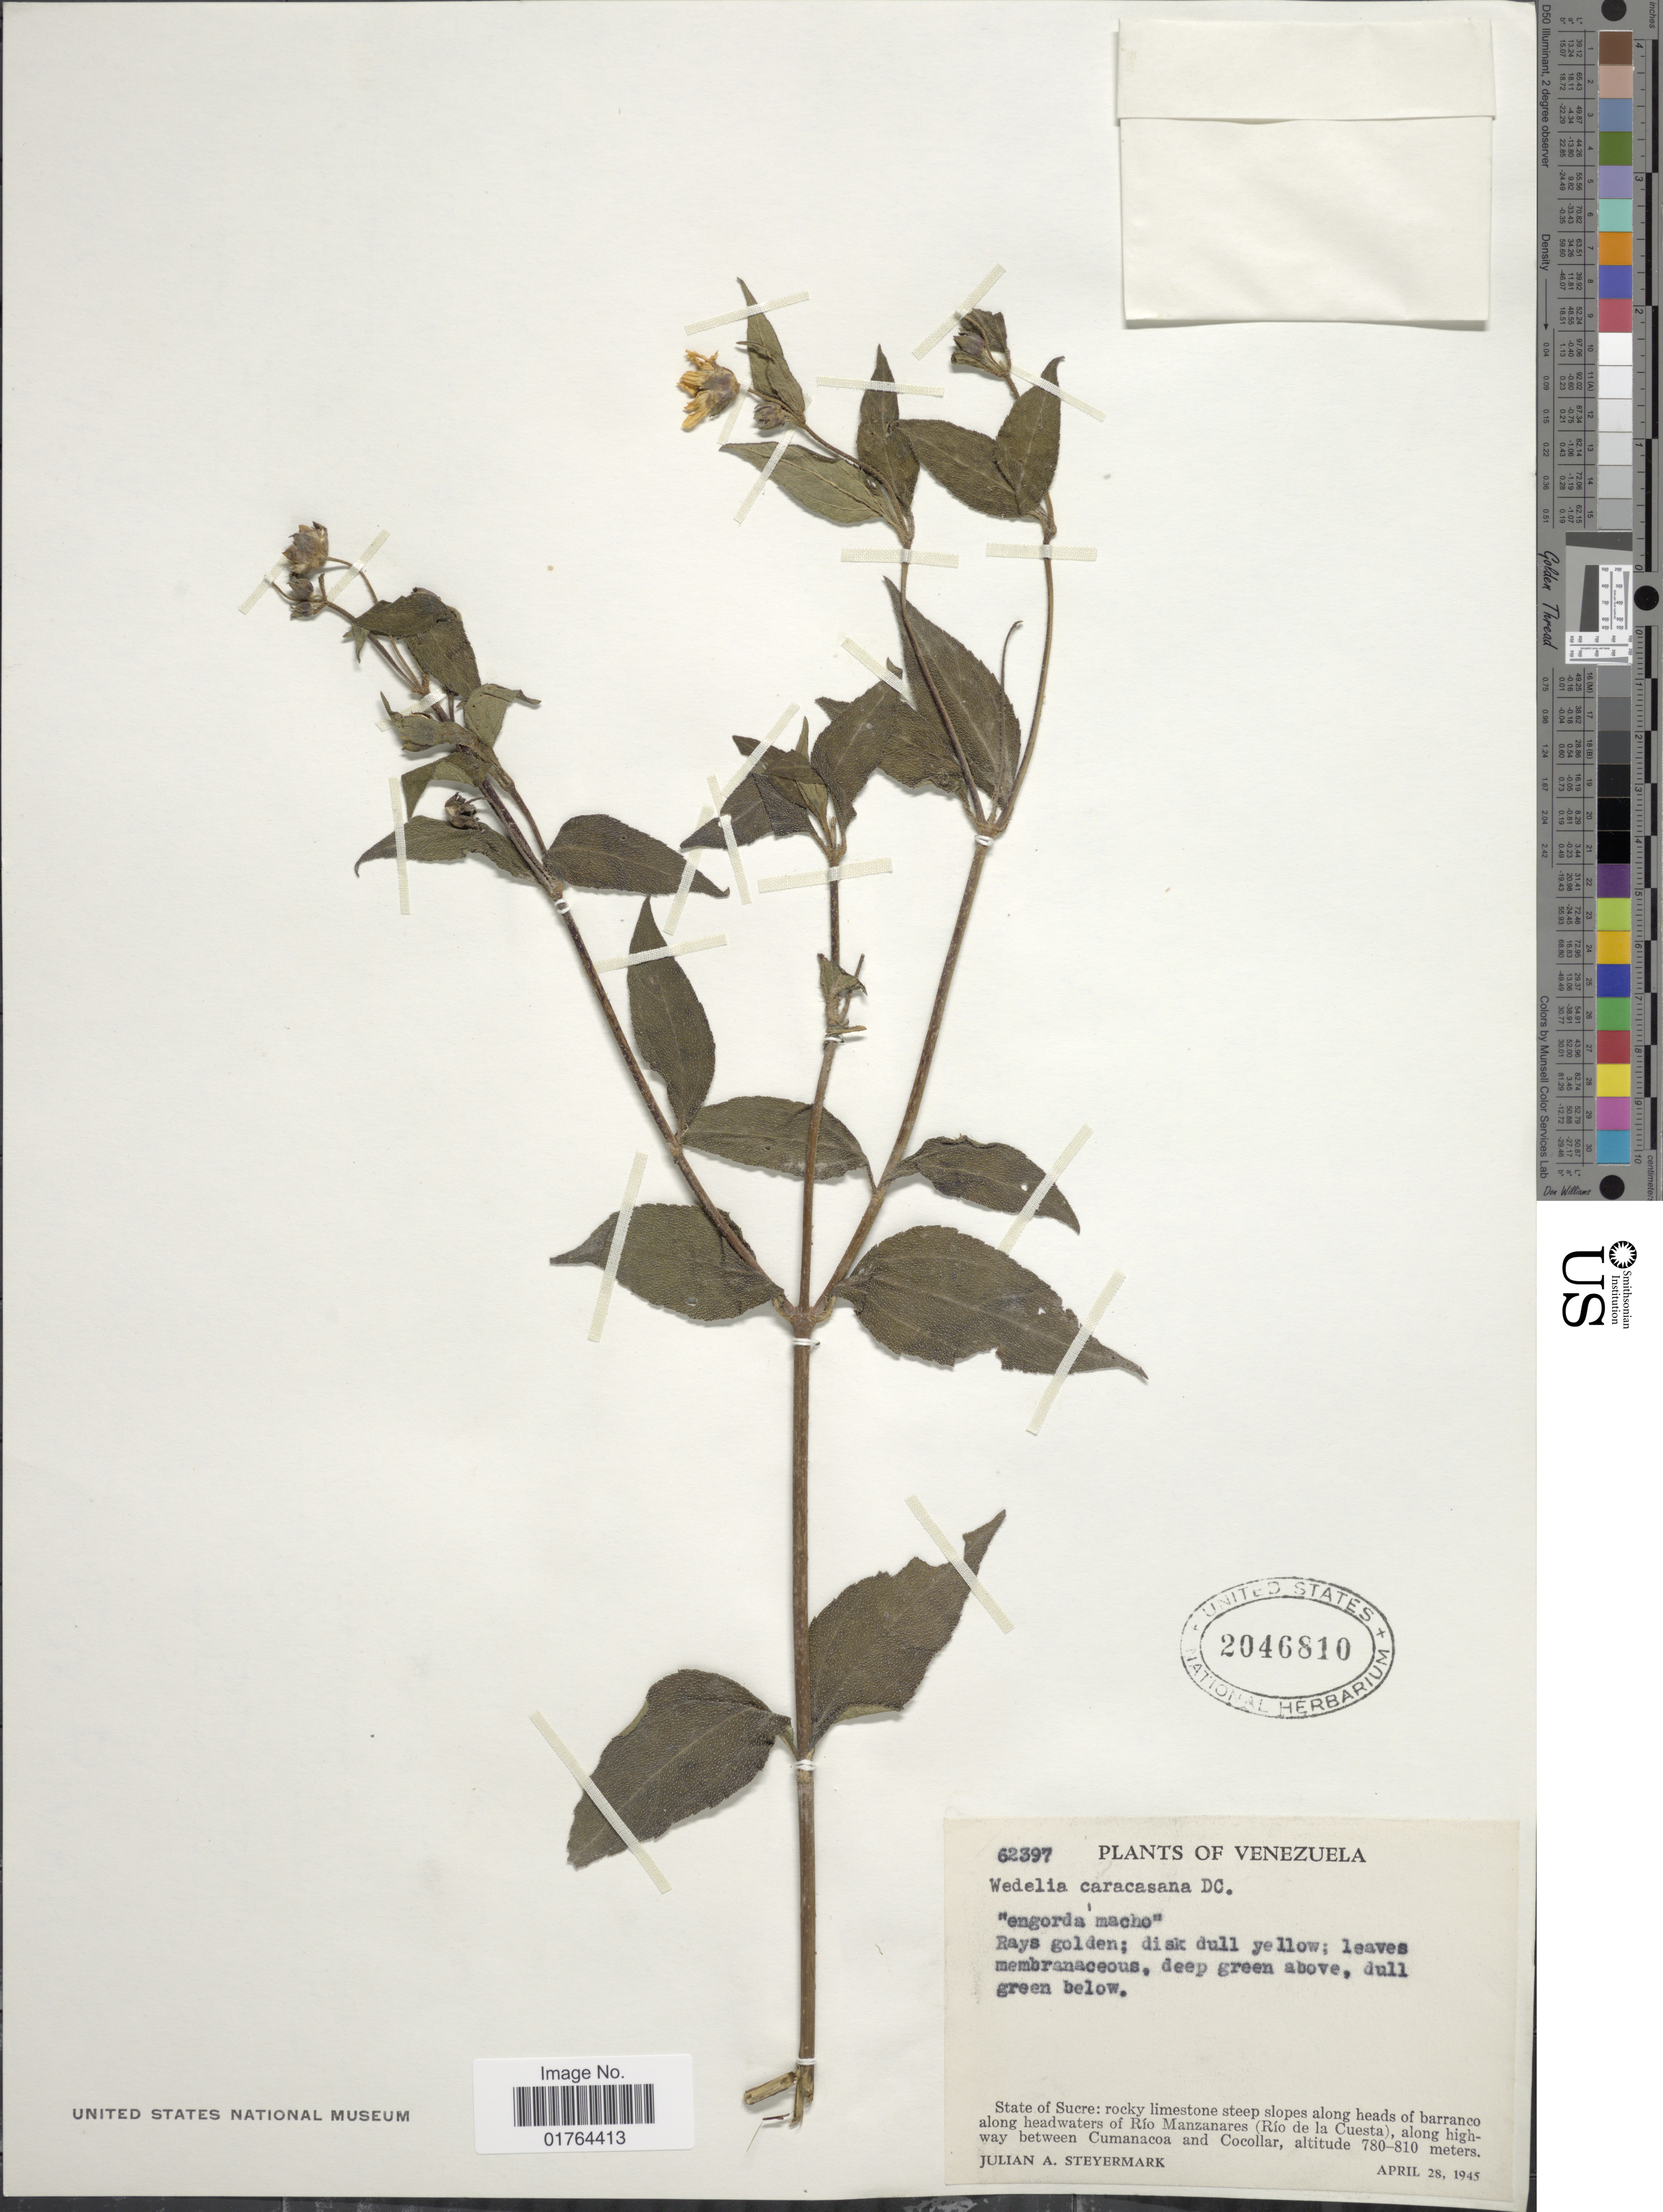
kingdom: Plantae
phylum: Tracheophyta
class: Magnoliopsida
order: Asterales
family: Asteraceae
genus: Wedelia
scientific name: Wedelia calycina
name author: Rich.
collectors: J. Steyermark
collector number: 62397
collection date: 1945-04-28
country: Venezuela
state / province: Sucre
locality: Along headwaters of Rio Manzanares (Rio de la Cuesta), along highway between Cumanacoa and Cocollar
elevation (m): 780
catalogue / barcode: US 2046810